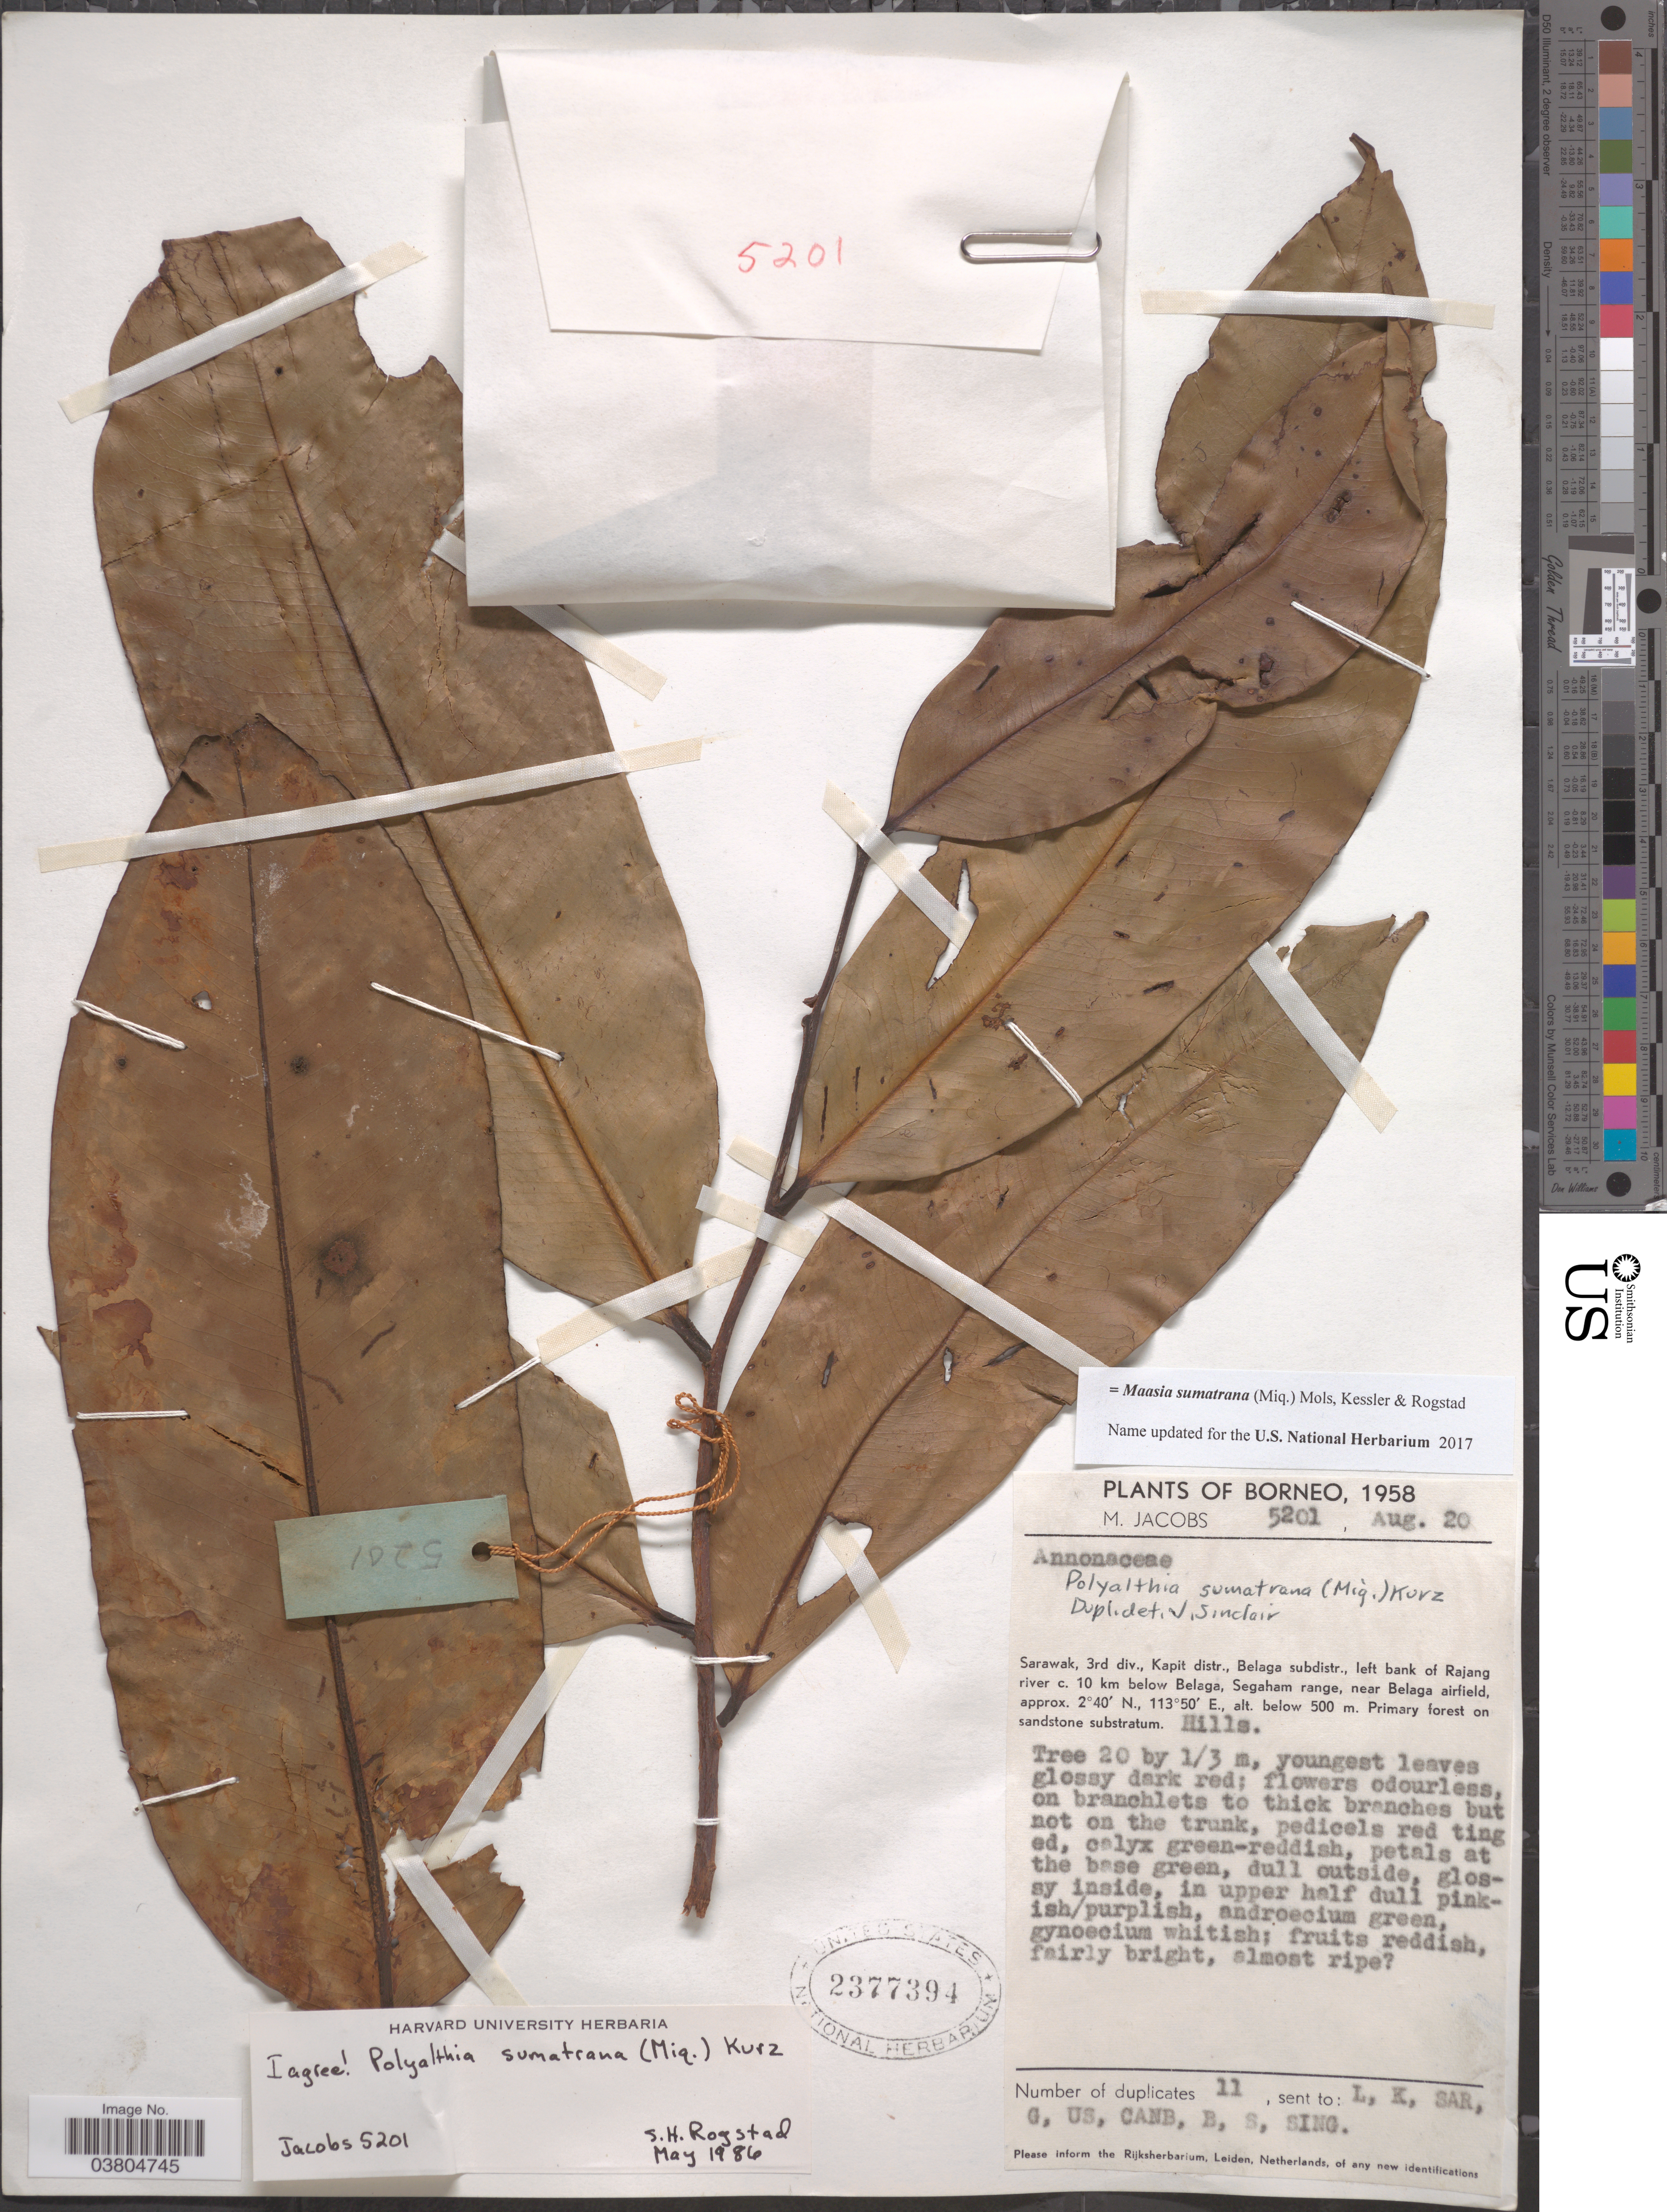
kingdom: Plantae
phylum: Tracheophyta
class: Magnoliopsida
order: Magnoliales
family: Annonaceae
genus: Maasia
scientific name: Maasia sumatrana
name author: (Miq.) Mols et al.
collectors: M. Jacobs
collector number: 5201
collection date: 1958-08-20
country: Malaysia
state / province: Sarawak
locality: Borneo. 3rd div., Kapit distr., Belaga subdistr., left bank of Rajang river c. 10 km below Belaga, Segaham range, near Belaga airfield.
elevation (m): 500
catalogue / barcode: US 2377394